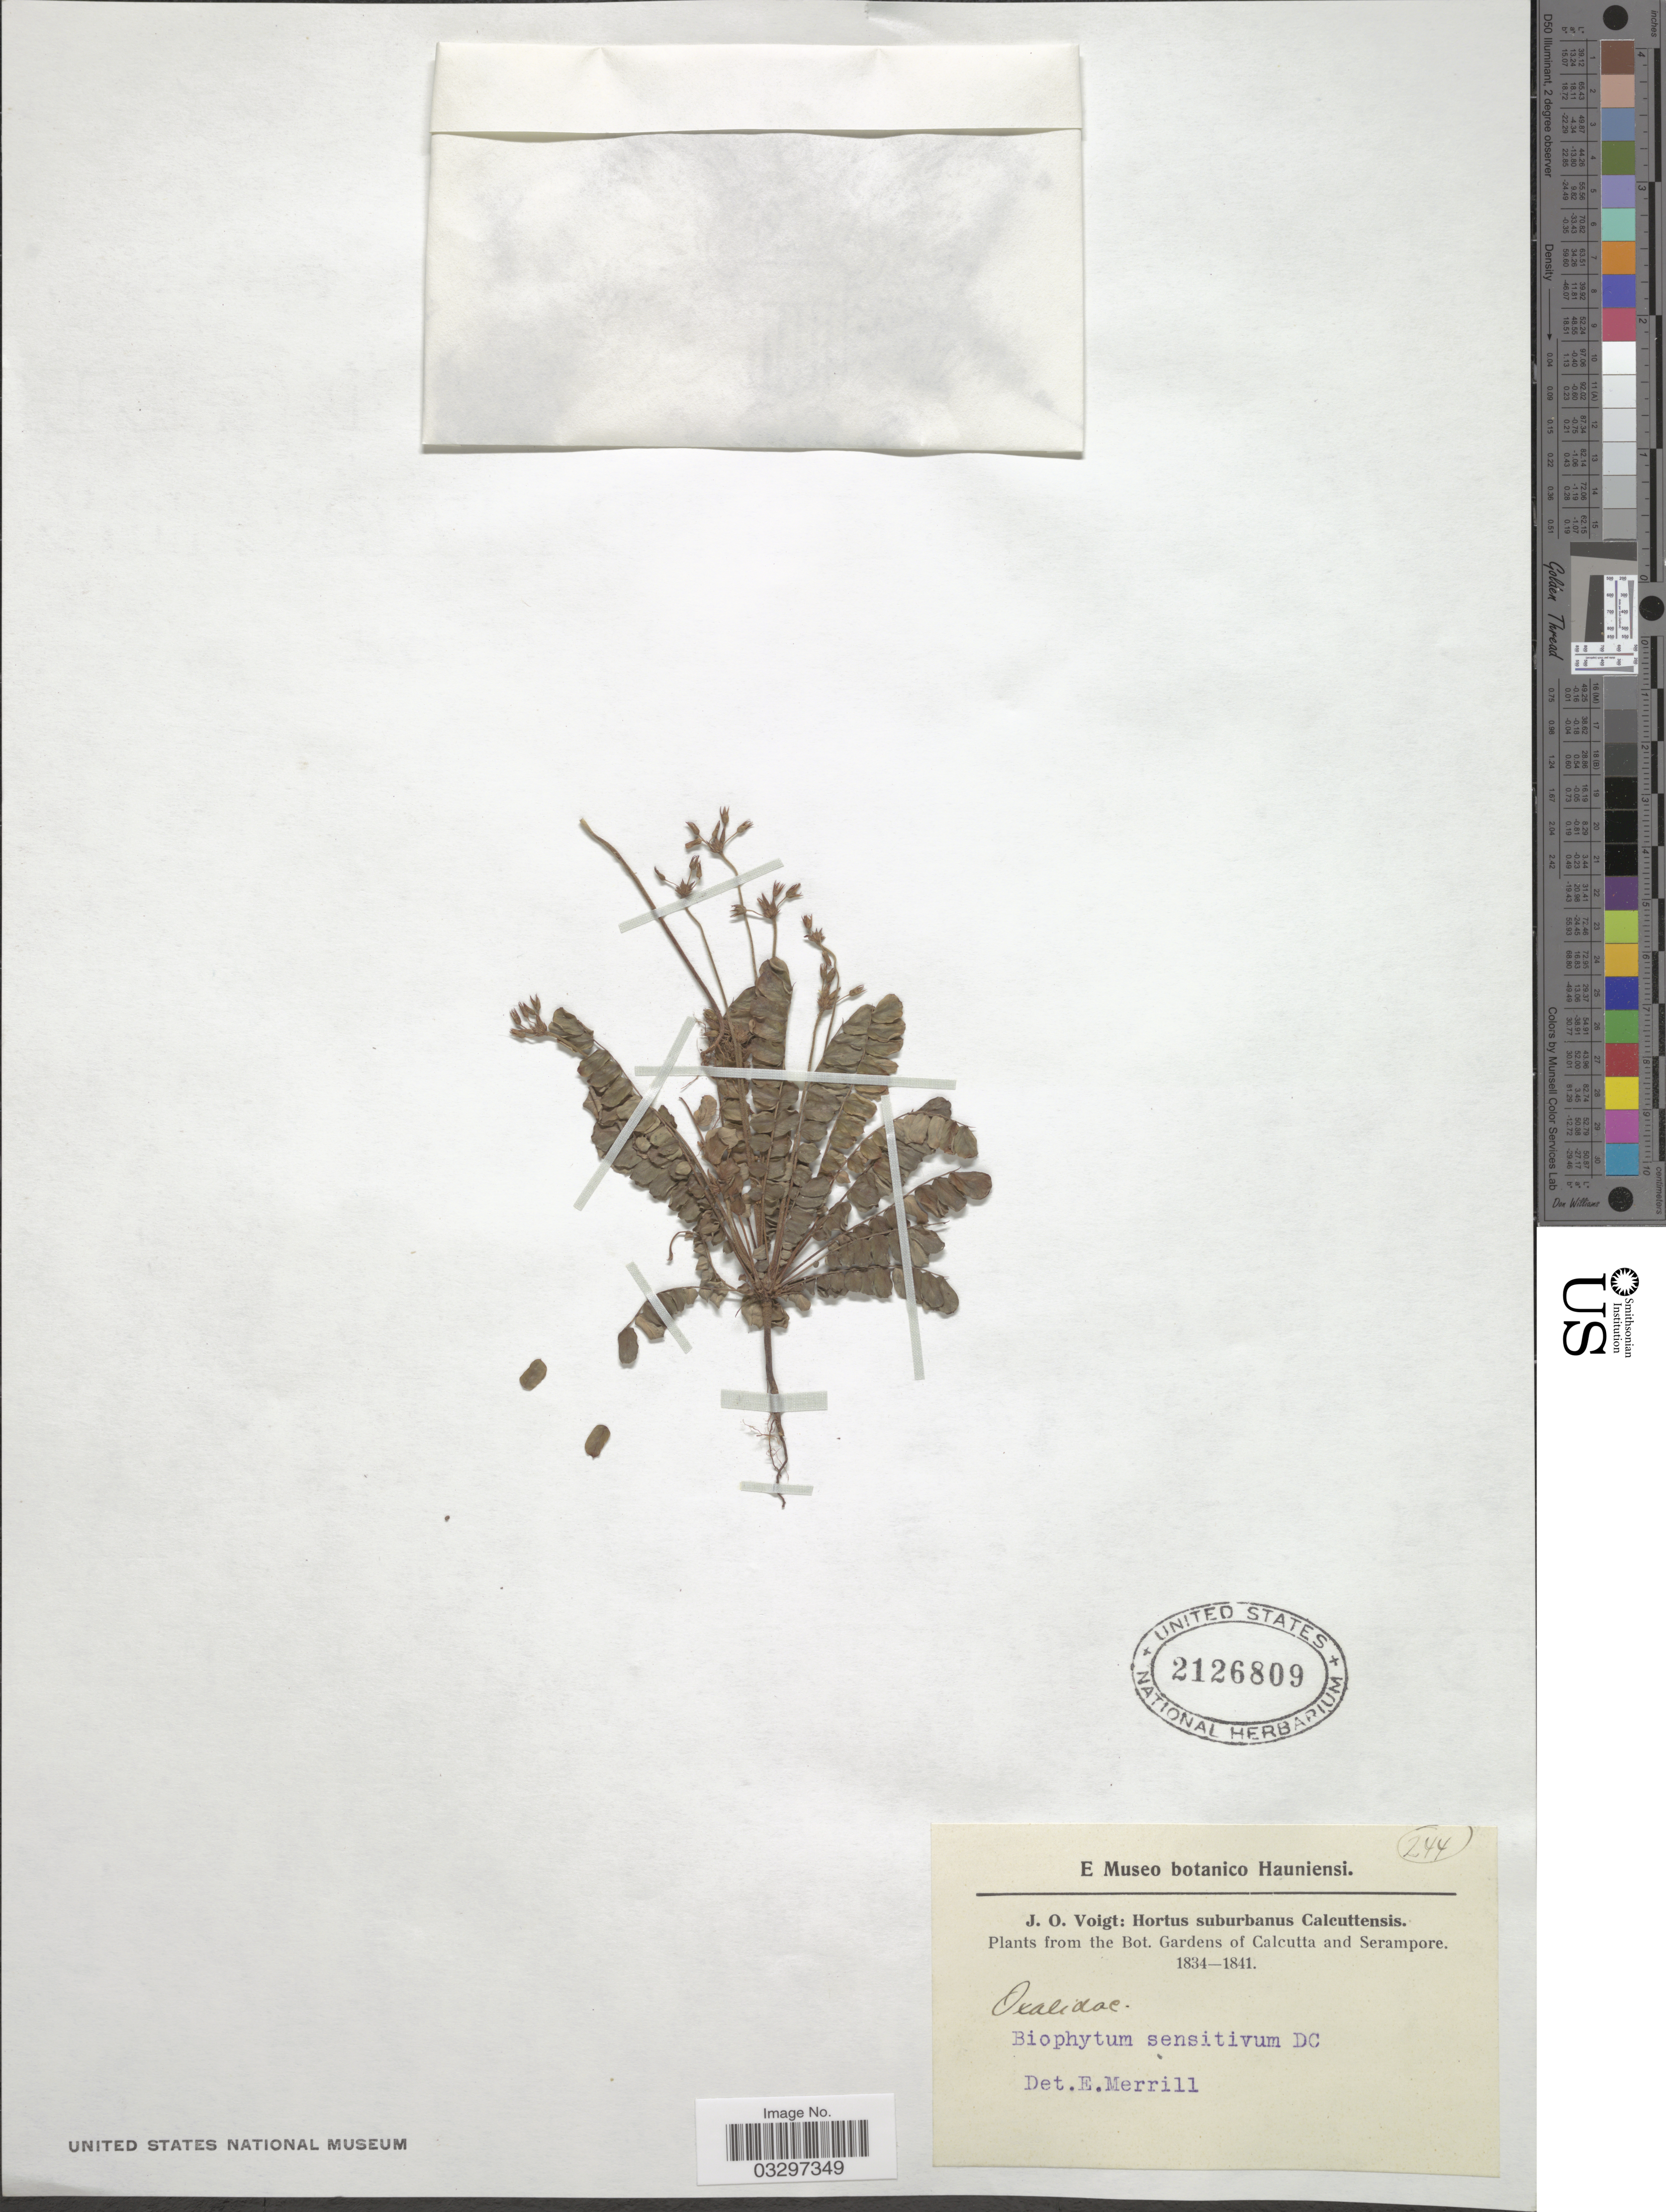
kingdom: Plantae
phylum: Tracheophyta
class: Magnoliopsida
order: Oxalidales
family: Oxalidaceae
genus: Biophytum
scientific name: Biophytum sp.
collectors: J. O. Voigt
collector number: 244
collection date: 1834/1841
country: India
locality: From the Bot. Gardens of Calcutta and Serampore.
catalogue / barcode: US 2126809